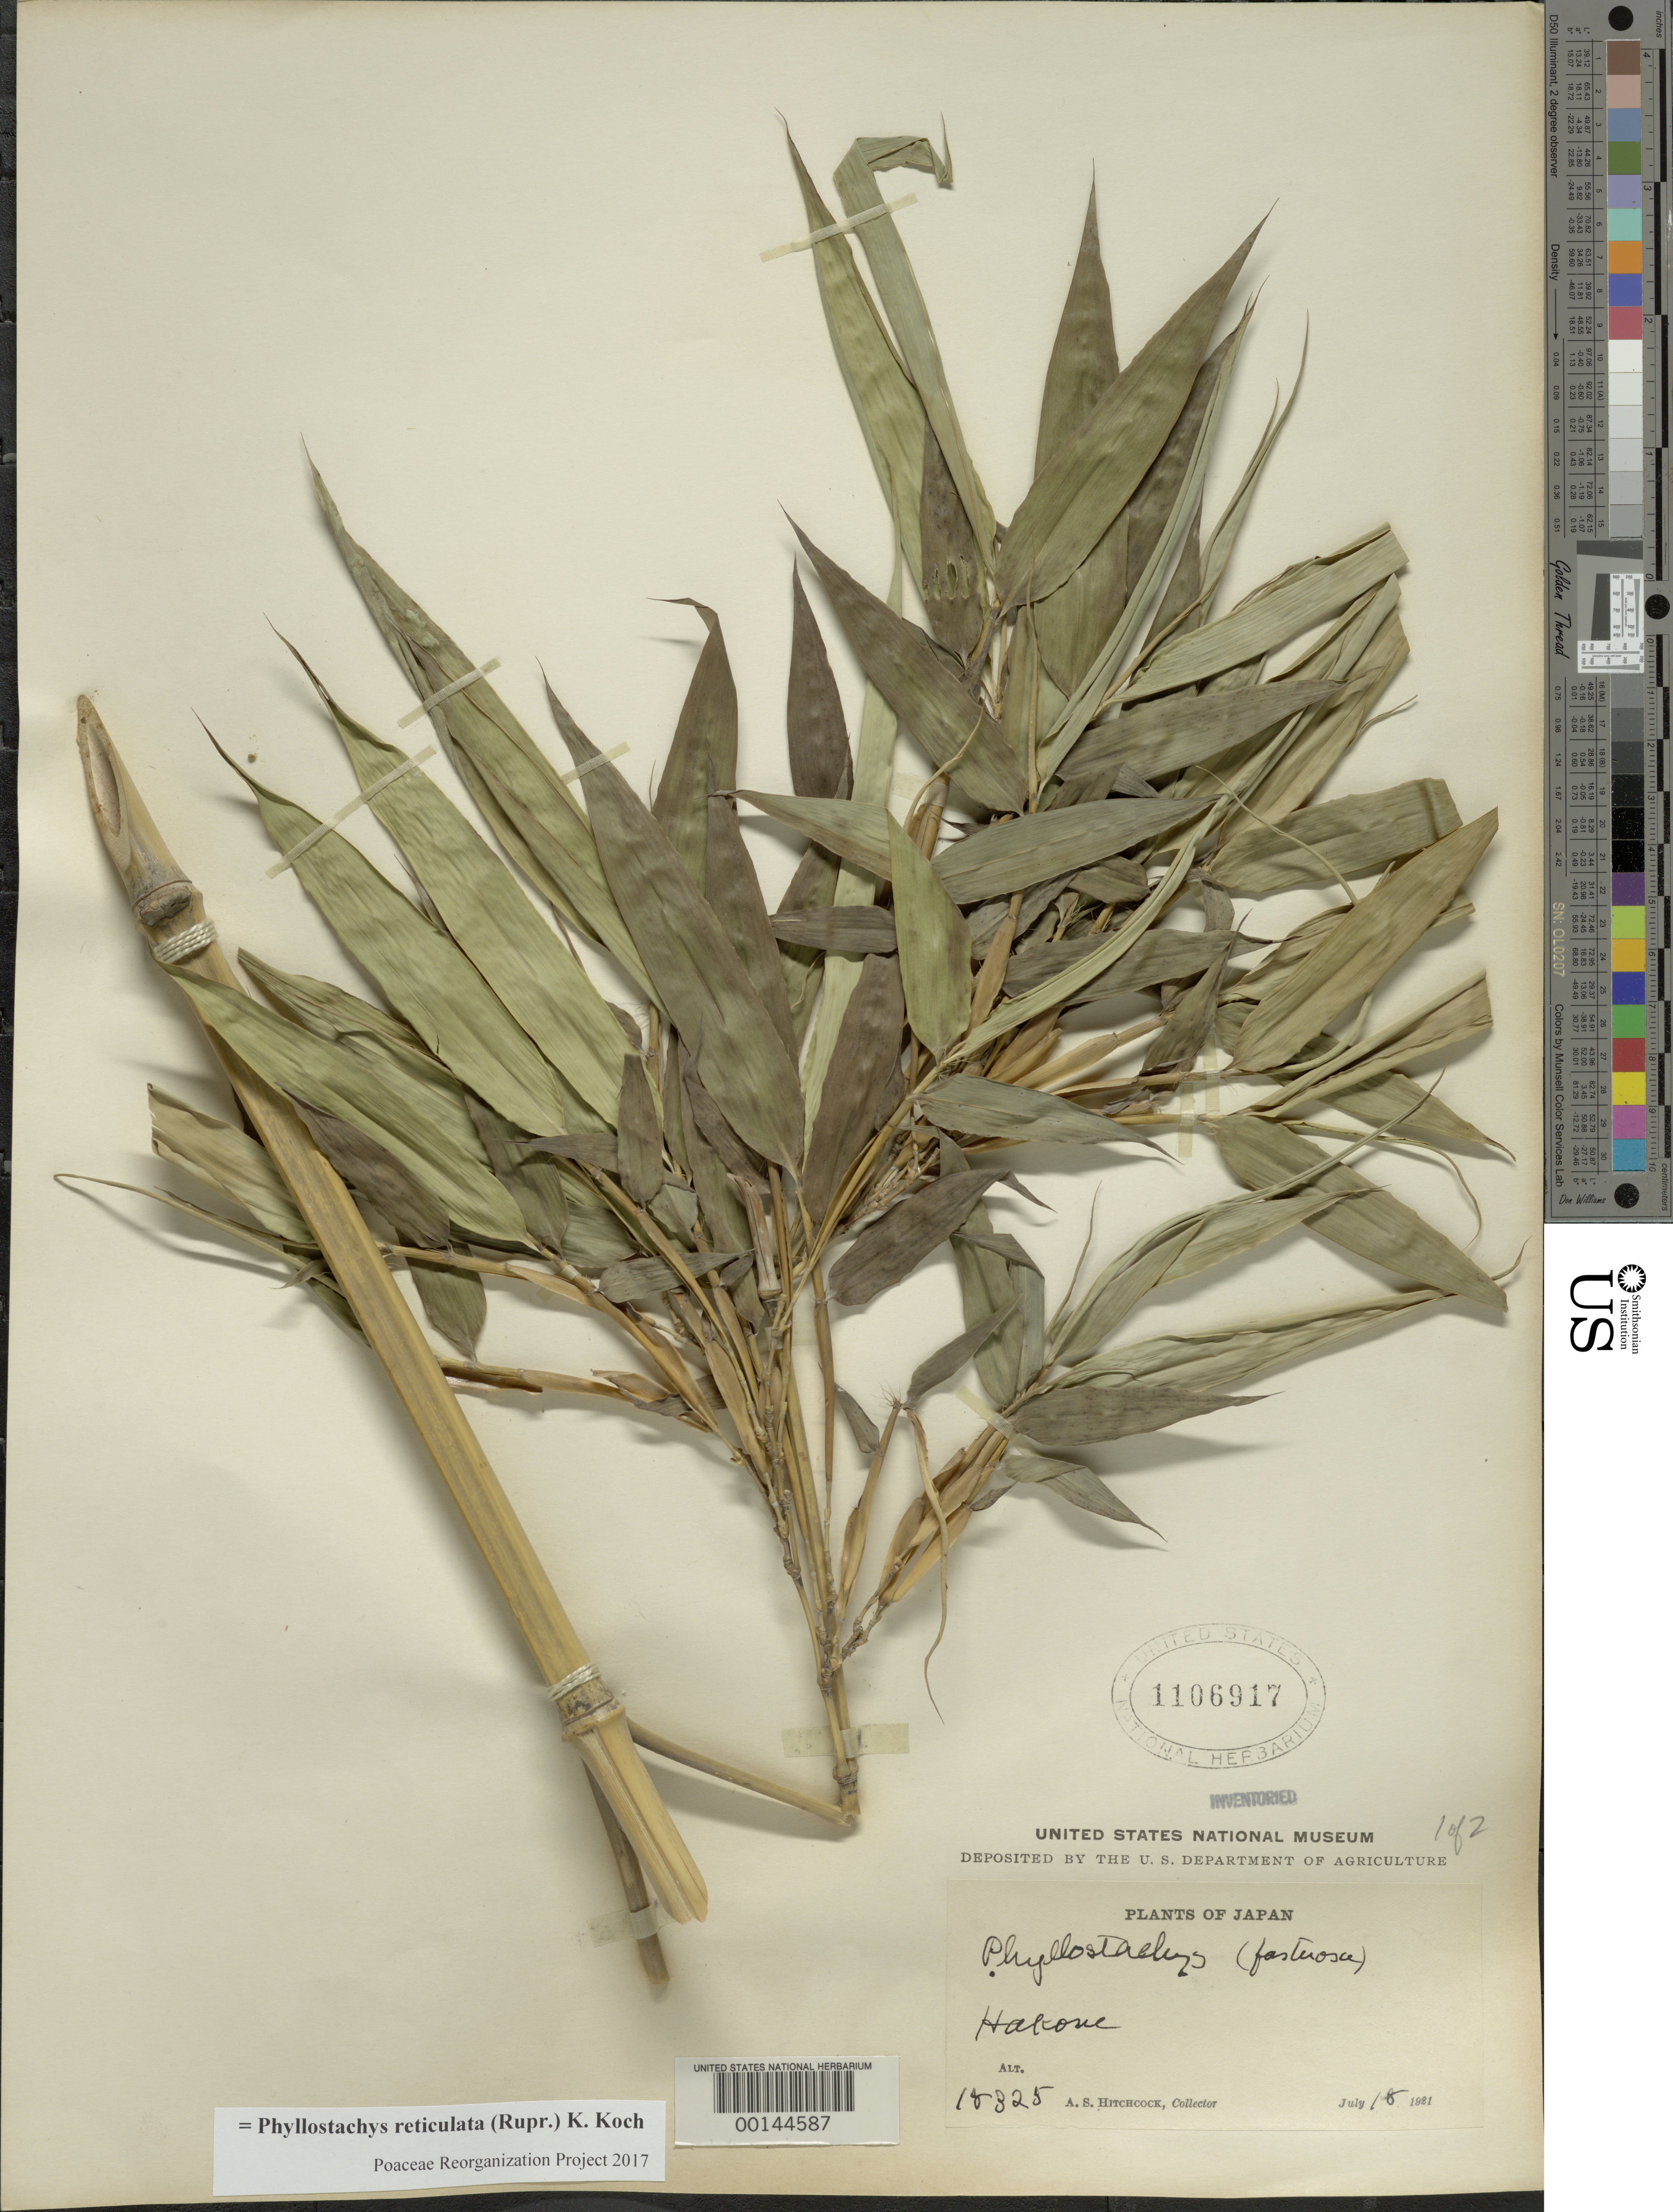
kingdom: Plantae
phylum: Tracheophyta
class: Liliopsida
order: Poales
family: Poaceae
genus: Phyllostachys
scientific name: Phyllostachys reticulata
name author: (Rupr.) K. Koch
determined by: Poaceae Reorganization Project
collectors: A. S. Hitchcock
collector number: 18325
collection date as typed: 18 Jul 1921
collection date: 1921-07-18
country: Japan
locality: Hakone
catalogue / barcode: US 1106917